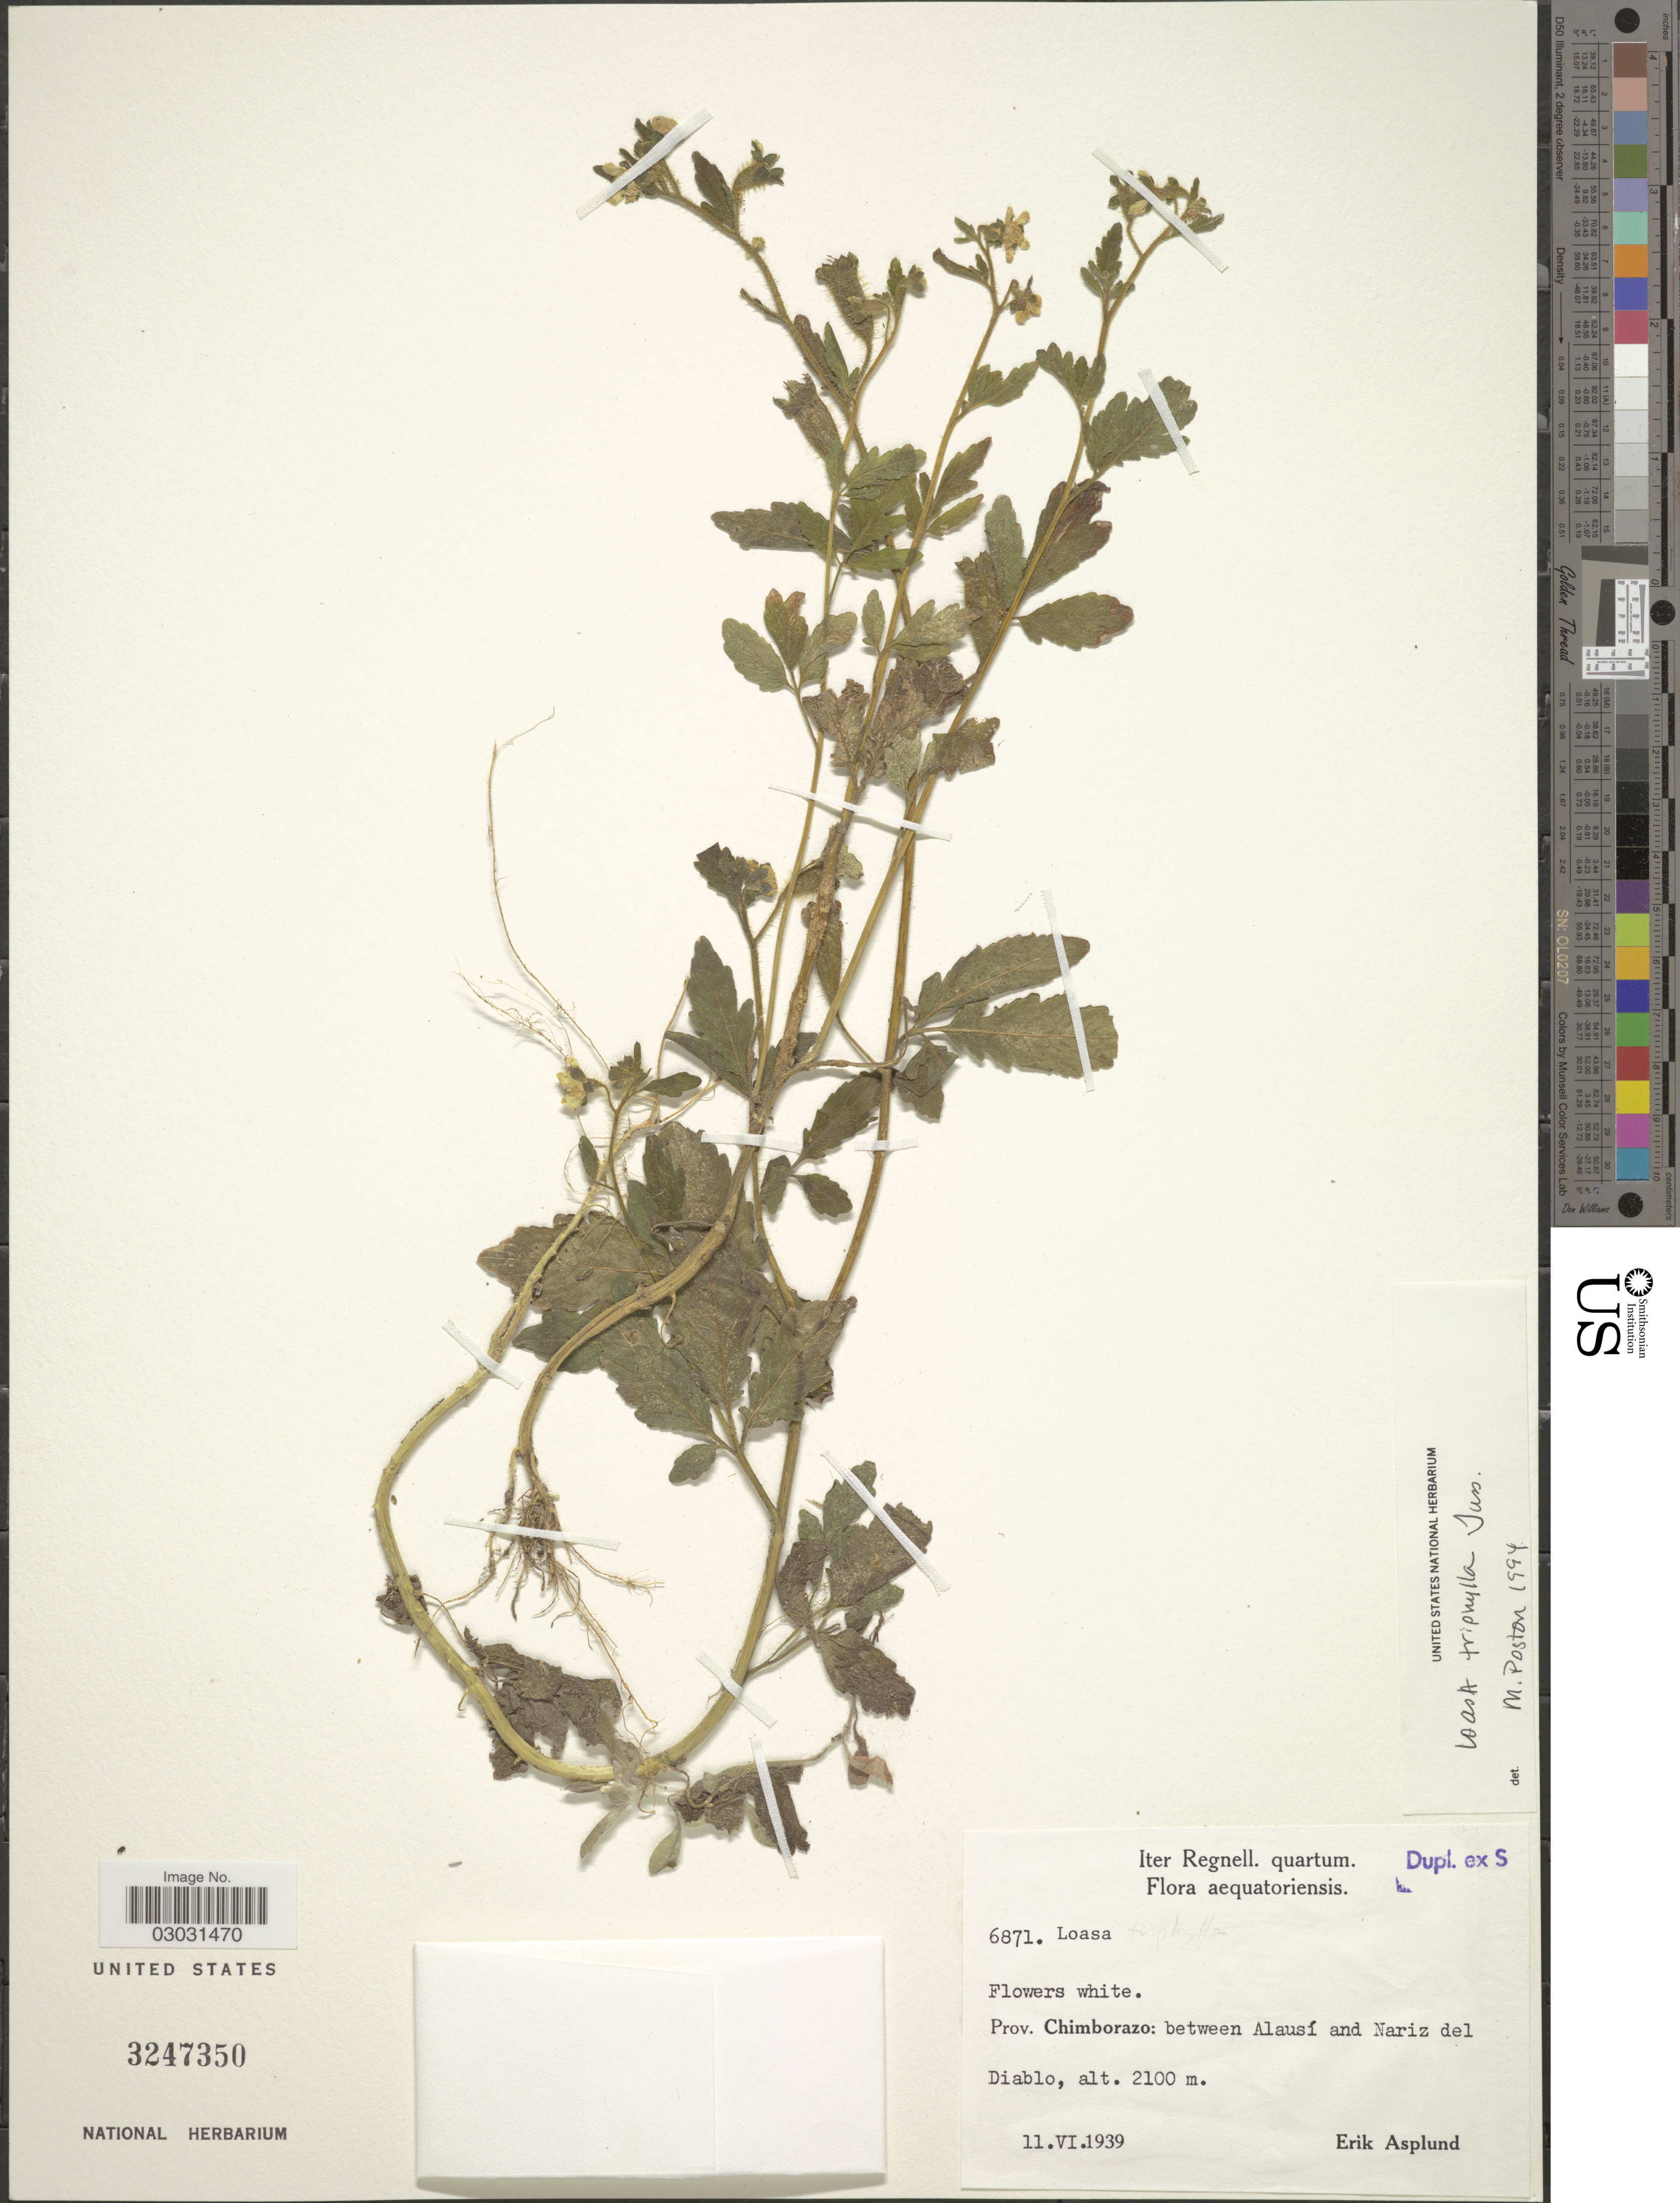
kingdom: Plantae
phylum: Tracheophyta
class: Magnoliopsida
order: Cornales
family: Loasaceae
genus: Nasa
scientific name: Nasa triphylla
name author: (Juss.) Wiegand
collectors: E. Asplund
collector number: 6871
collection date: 1939-06-11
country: Ecuador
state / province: Chimborazo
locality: Between Alausí and Nariz del Diablo.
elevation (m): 2100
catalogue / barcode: US 3247350